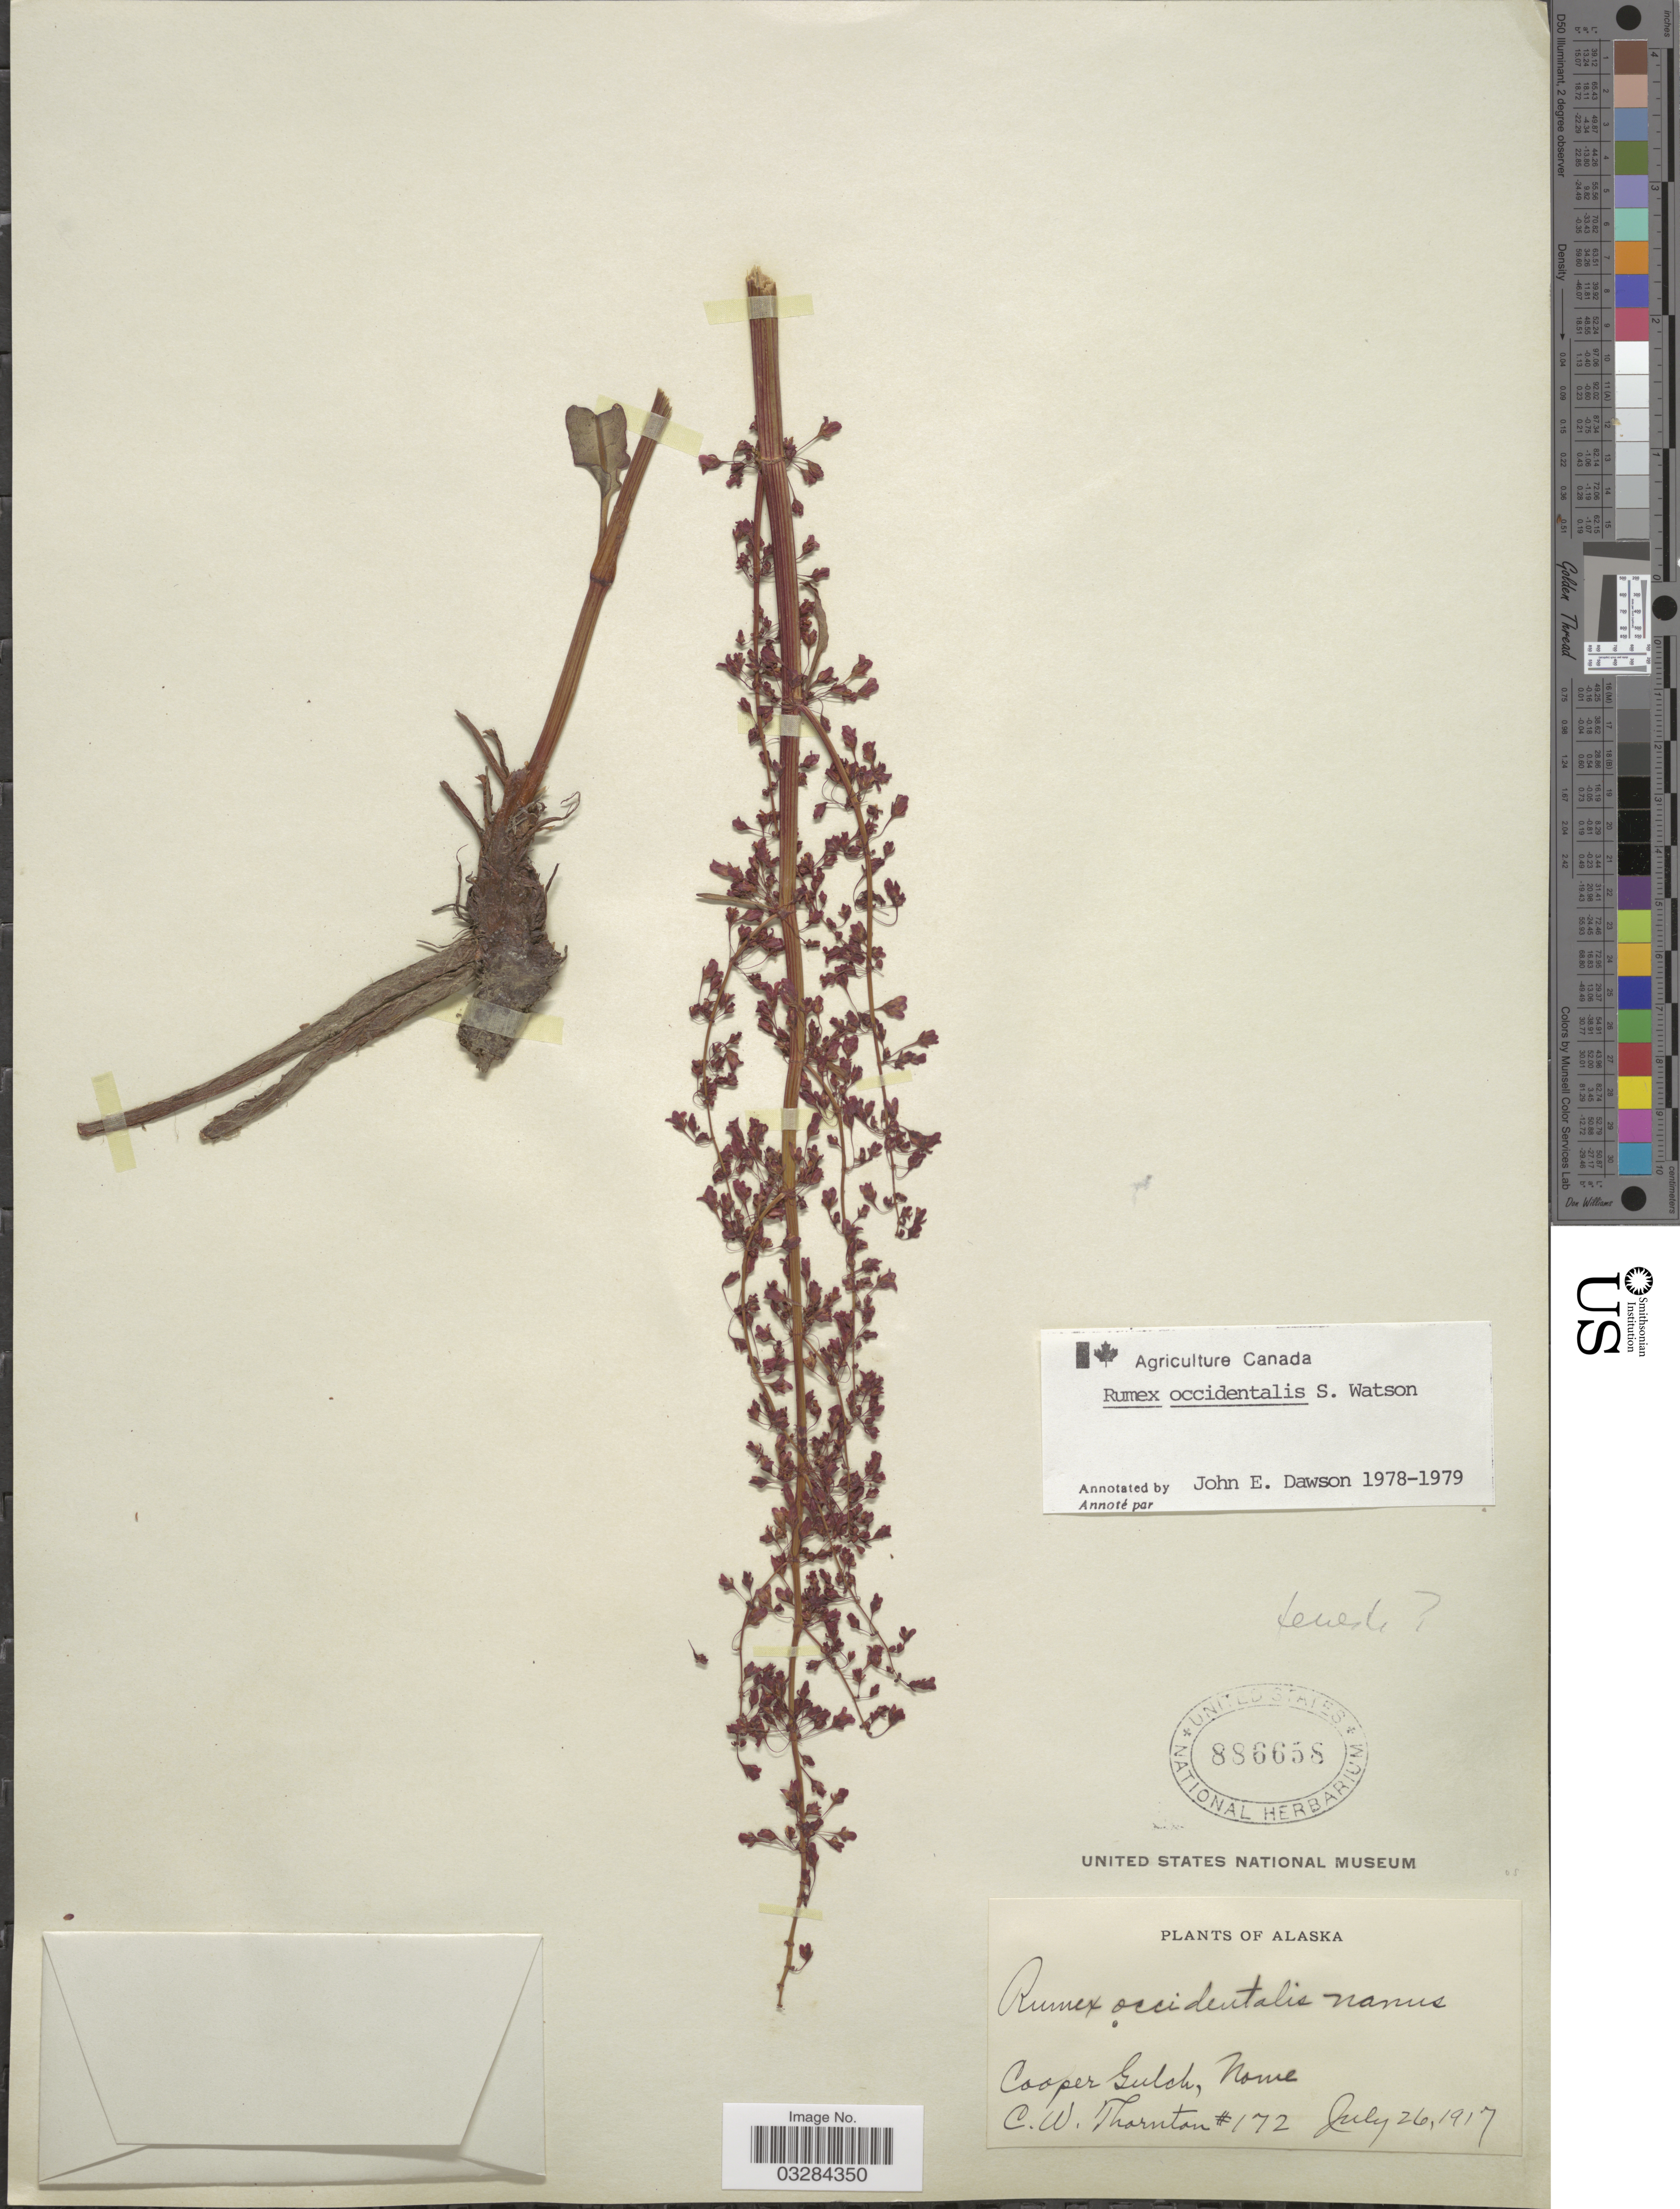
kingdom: Plantae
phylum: Tracheophyta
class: Magnoliopsida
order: Caryophyllales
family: Polygonaceae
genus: Rumex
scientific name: Rumex occidentalis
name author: S. Watson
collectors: C. Thornton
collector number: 172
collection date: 1917-07-26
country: United States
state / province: Alaska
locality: Cooper Gulch, Nome.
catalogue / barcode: US 886658